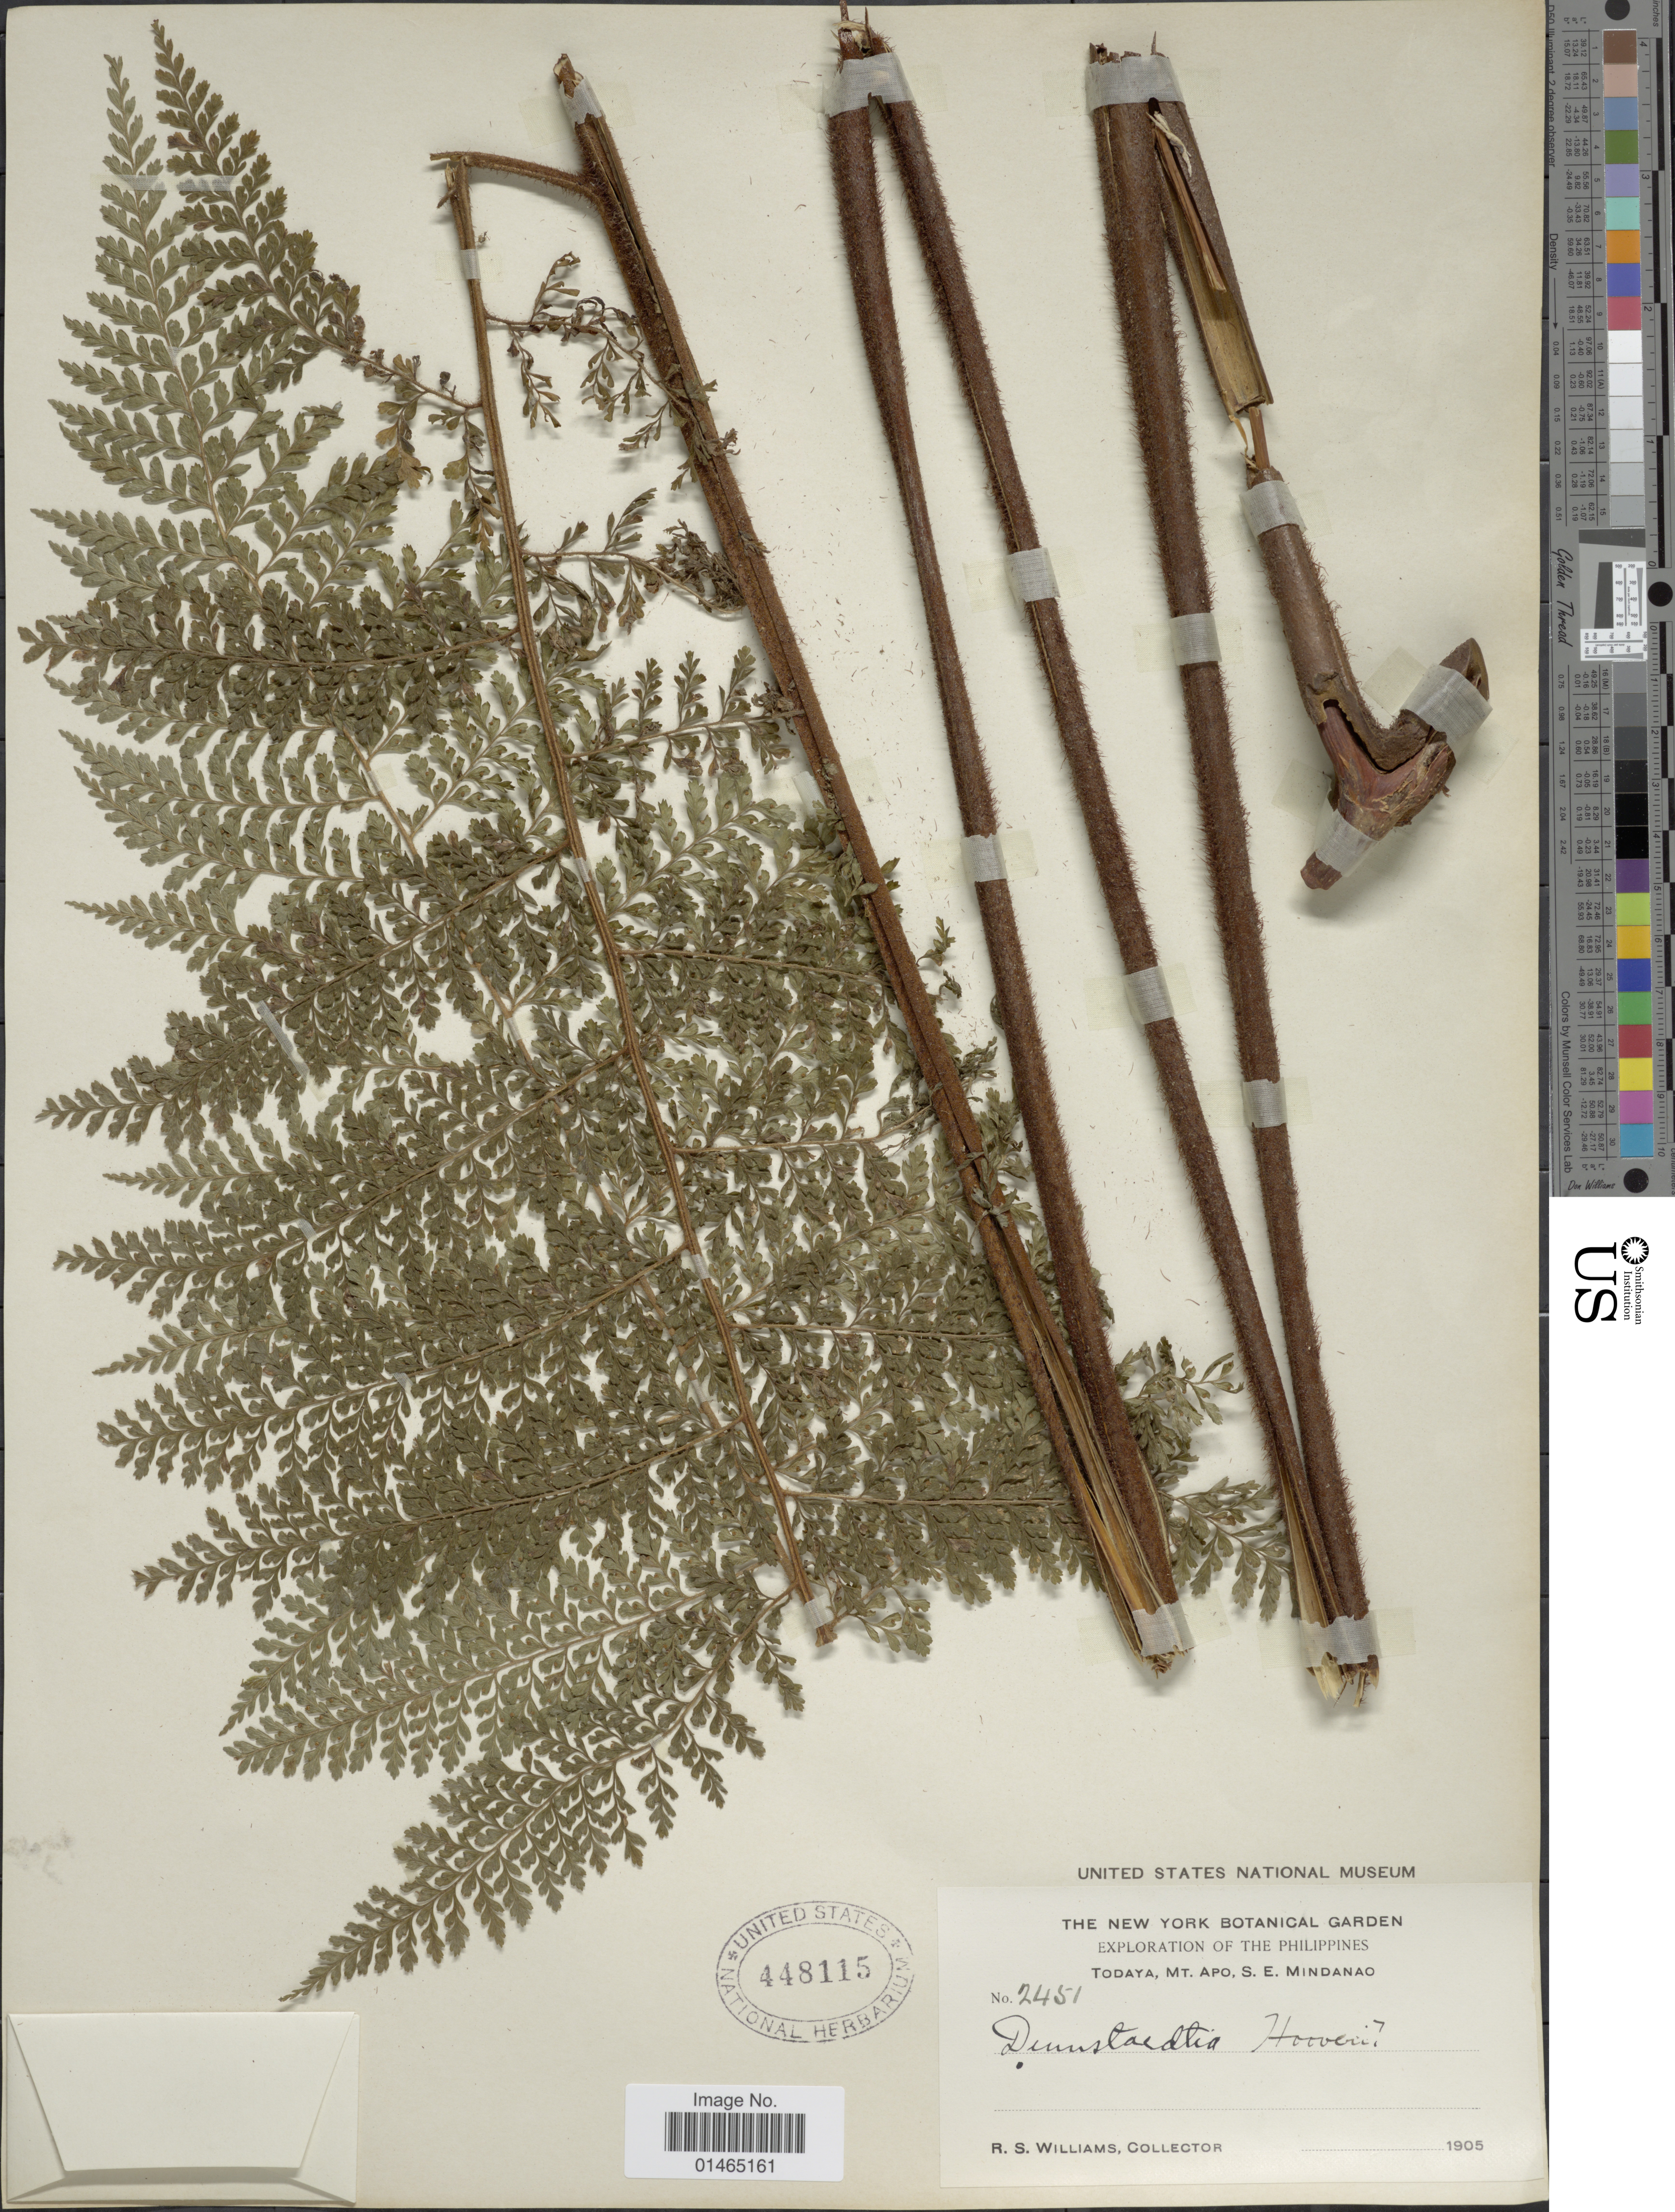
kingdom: Plantae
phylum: Tracheophyta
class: Polypodiopsida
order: Polypodiales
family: Dennstaedtiaceae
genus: Dennstaedtia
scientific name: Dennstaedtia hooveri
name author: Christ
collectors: R. S. Williams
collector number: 2451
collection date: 1905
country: Philippines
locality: Todaya, Mt. Apo, S.E. Mindanao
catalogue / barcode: US 448115